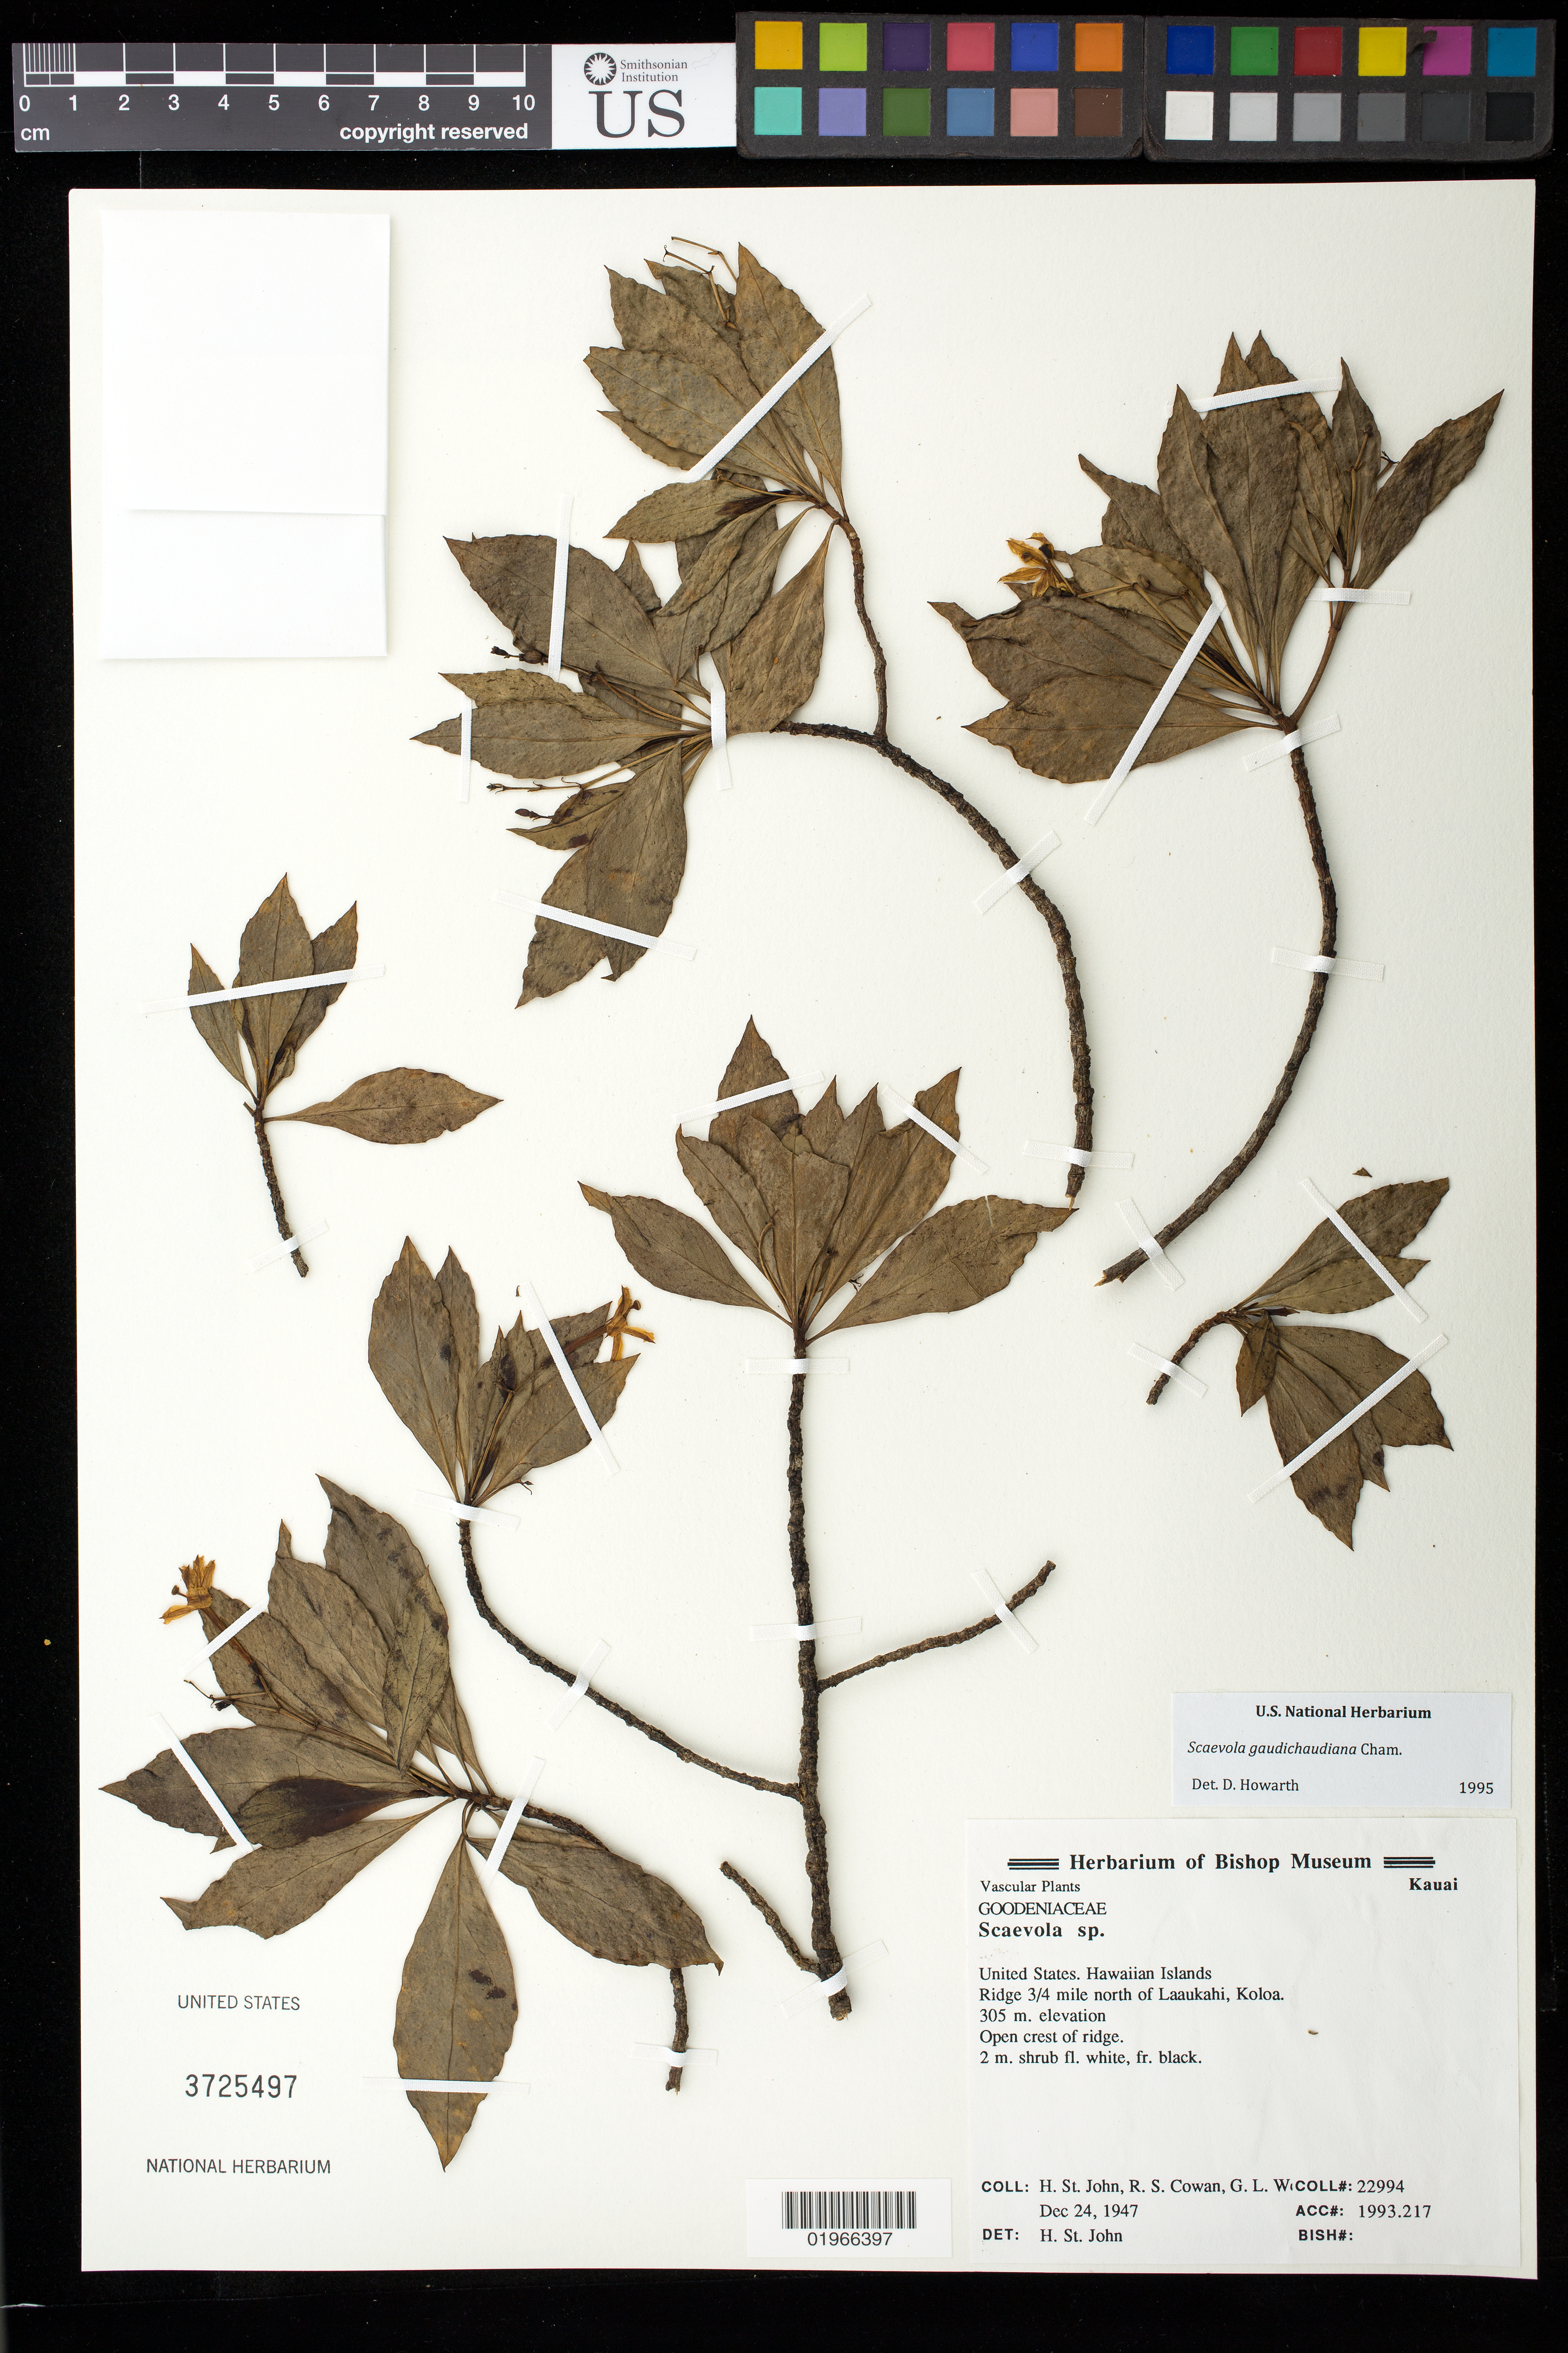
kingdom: Plantae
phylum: Tracheophyta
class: Magnoliopsida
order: Asterales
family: Goodeniaceae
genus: Scaevola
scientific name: Scaevola gaudichaudiana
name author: Cham.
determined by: Howarth, D.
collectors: H. St. John et al.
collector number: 22994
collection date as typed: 24 Dec 1947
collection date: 1947-12-24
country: United States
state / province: Hawaii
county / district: Kauai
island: Kaua'i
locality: Ridge 3/4 mile n of Laaukahi, Koloa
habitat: Open crest of ridge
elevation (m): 305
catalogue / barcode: US 3725497